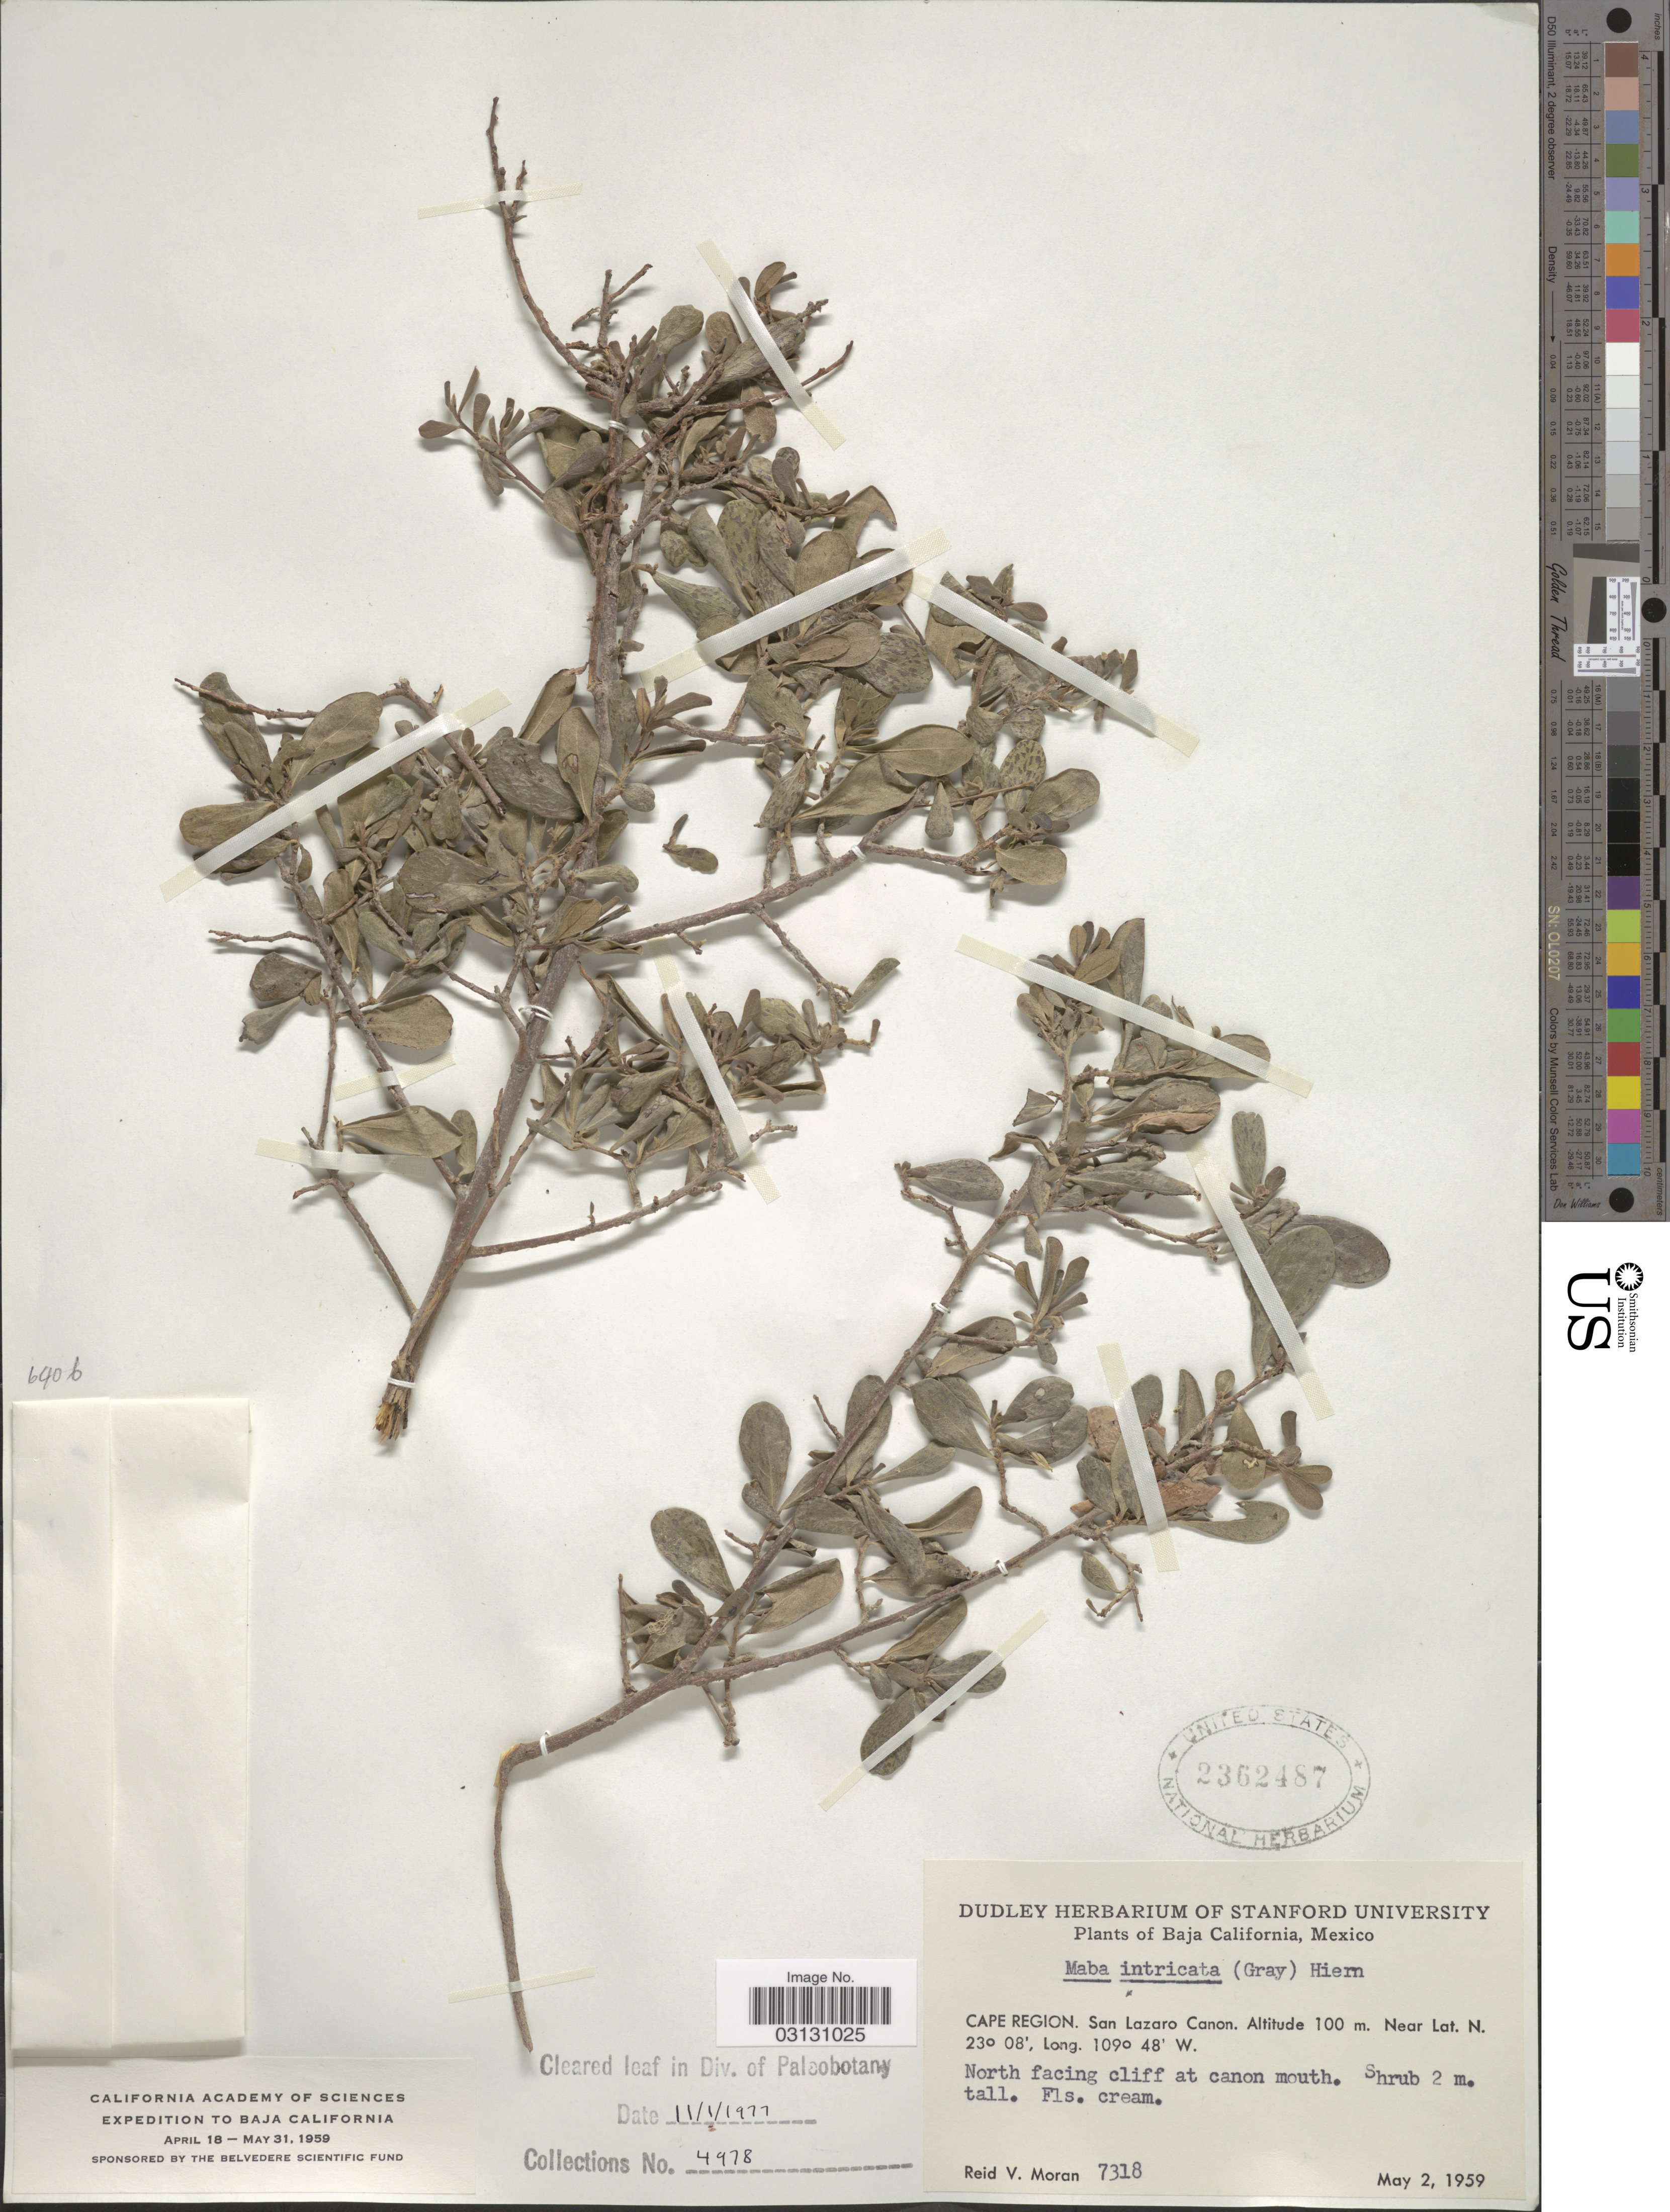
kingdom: Plantae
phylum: Tracheophyta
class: Magnoliopsida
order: Ericales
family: Ebenaceae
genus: Diospyros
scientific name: Diospyros intricata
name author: (A. Gray) Standl.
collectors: R. V. Moran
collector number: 7318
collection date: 1959-05-02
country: Mexico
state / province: Baja California Sur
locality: Cape Region. San Lazaro Canon.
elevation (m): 100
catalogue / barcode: US 2362487